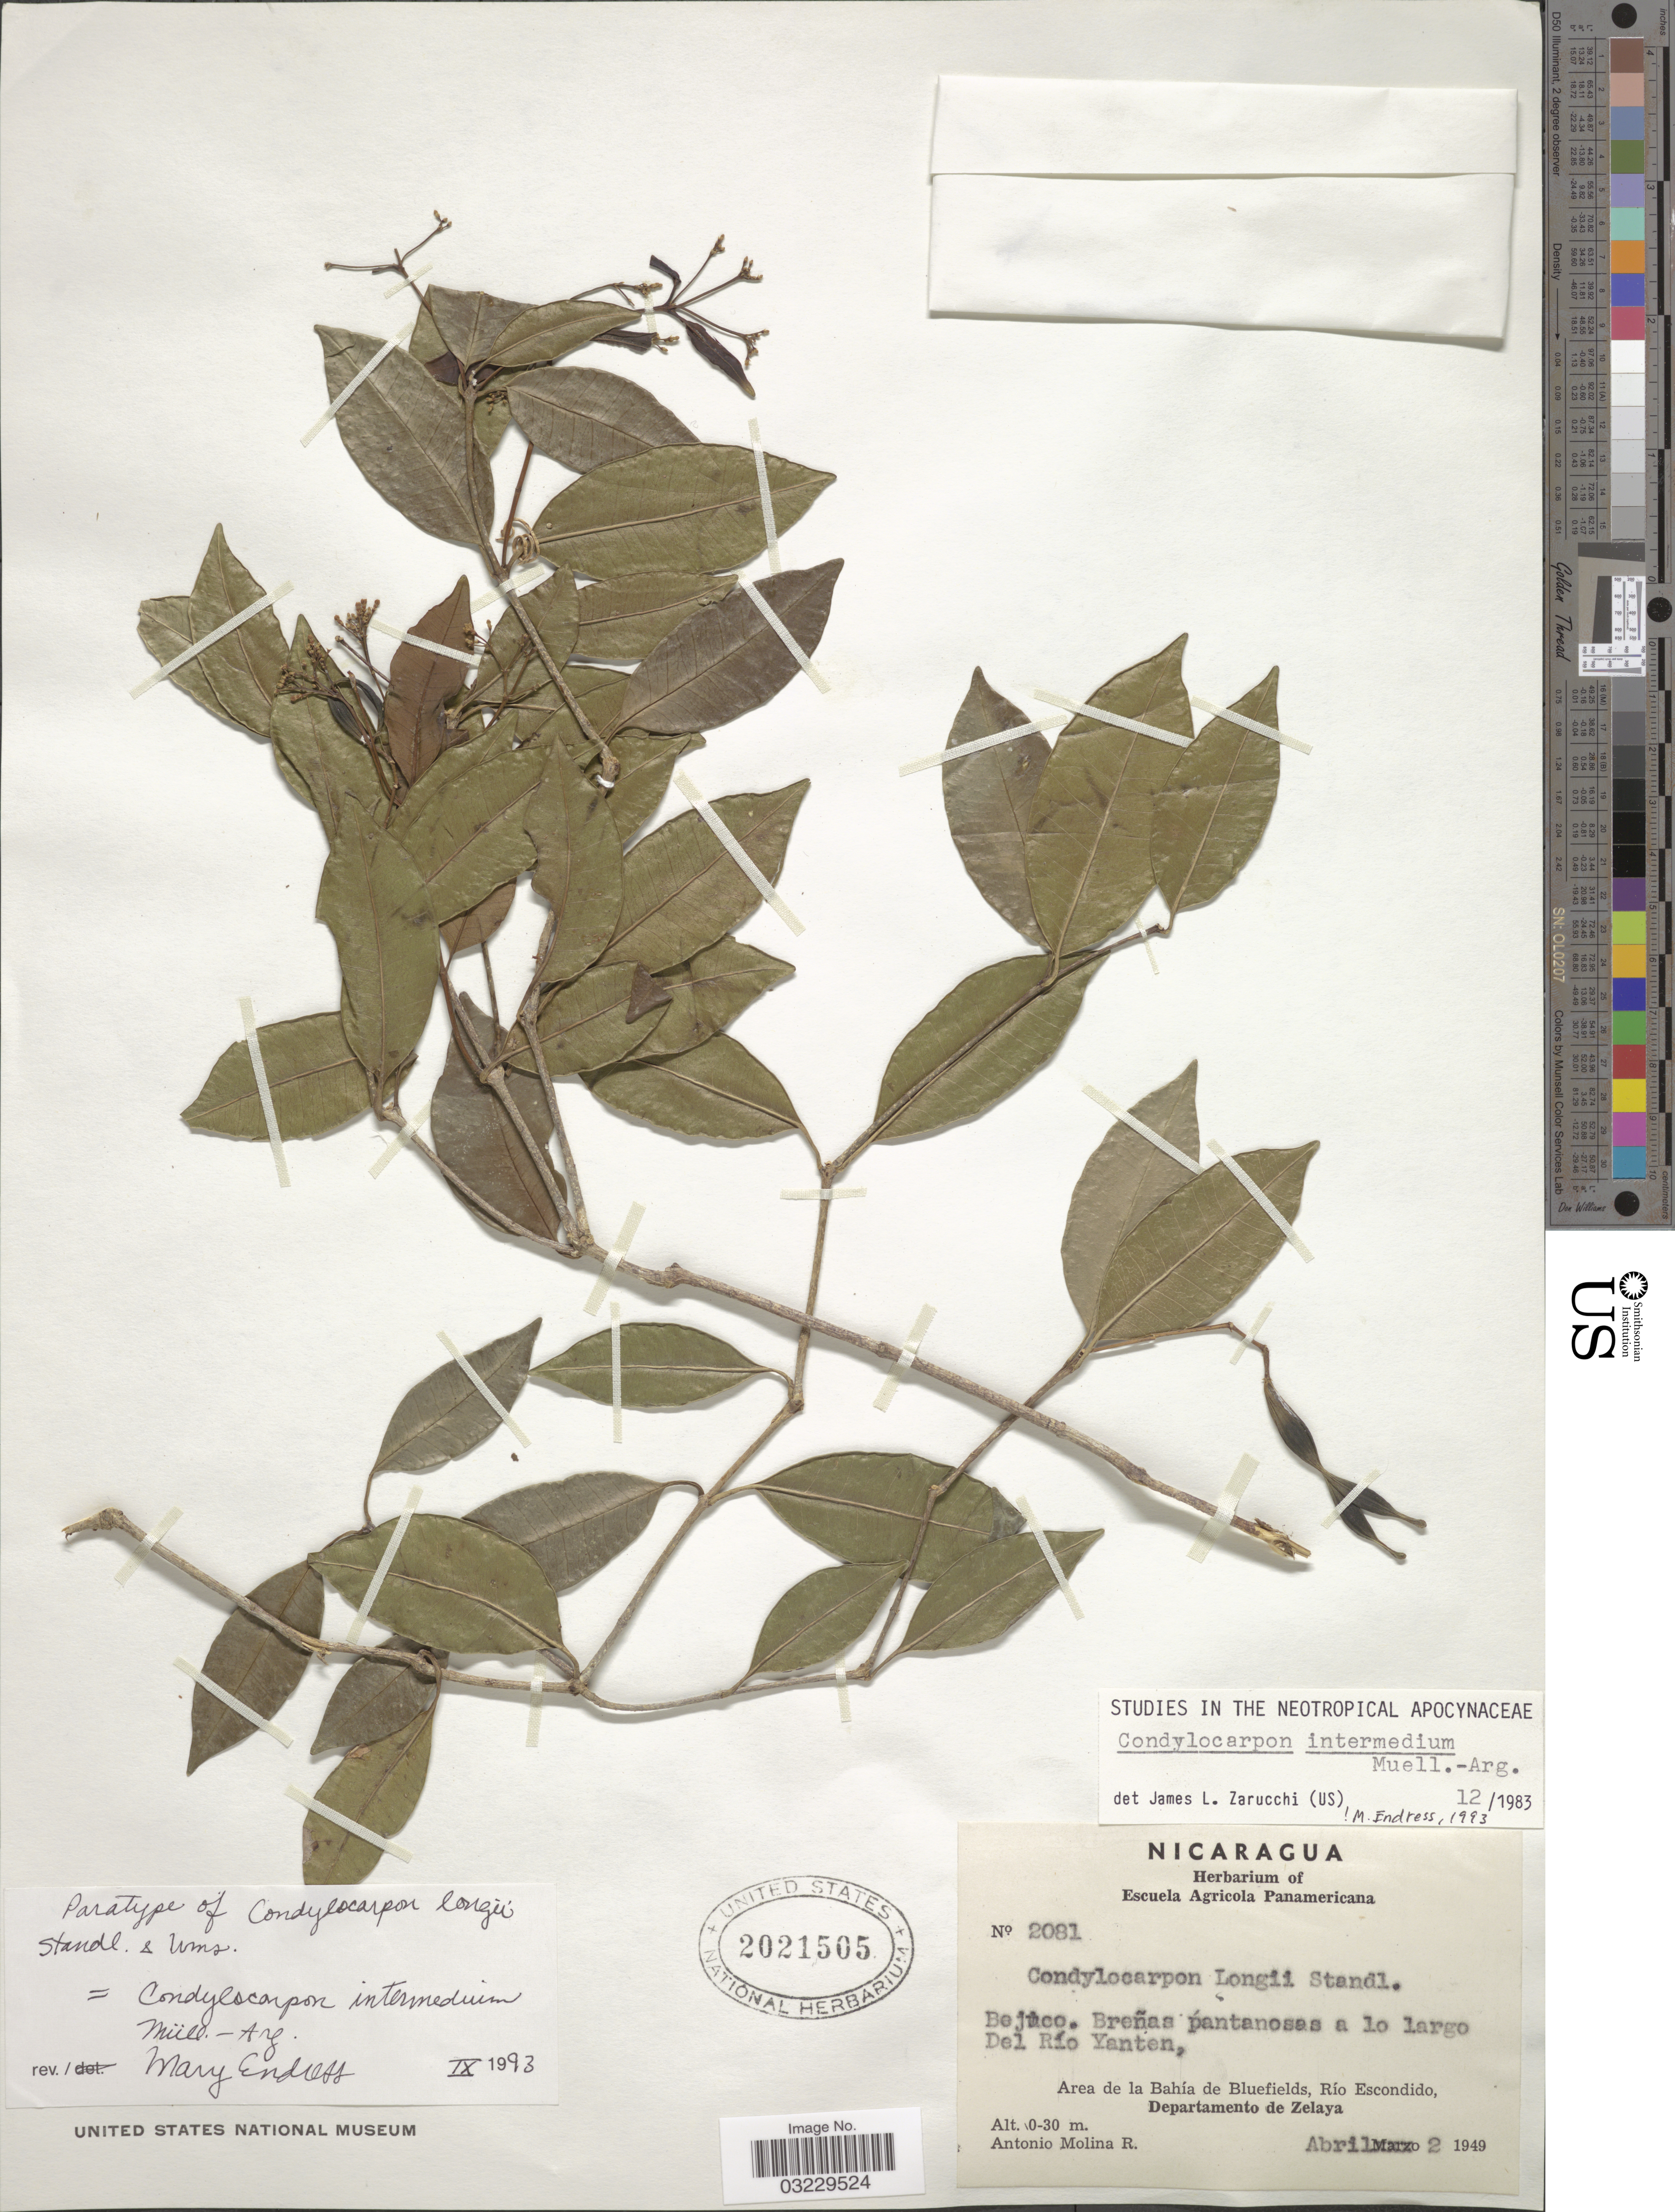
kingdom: Plantae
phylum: Tracheophyta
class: Magnoliopsida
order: Gentianales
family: Apocynaceae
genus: Condylocarpon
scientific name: Condylocarpon intermedium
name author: Müll. Arg.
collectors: A. Molina R.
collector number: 2081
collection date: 1949-04-02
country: Nicaragua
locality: Bejuco. Breñas pantanosas a lo largo Del Río Yanten, Area de la Bahía de Bluefields, Río Escondido, Departamento de Zelaya.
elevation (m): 0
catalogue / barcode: US 2021505